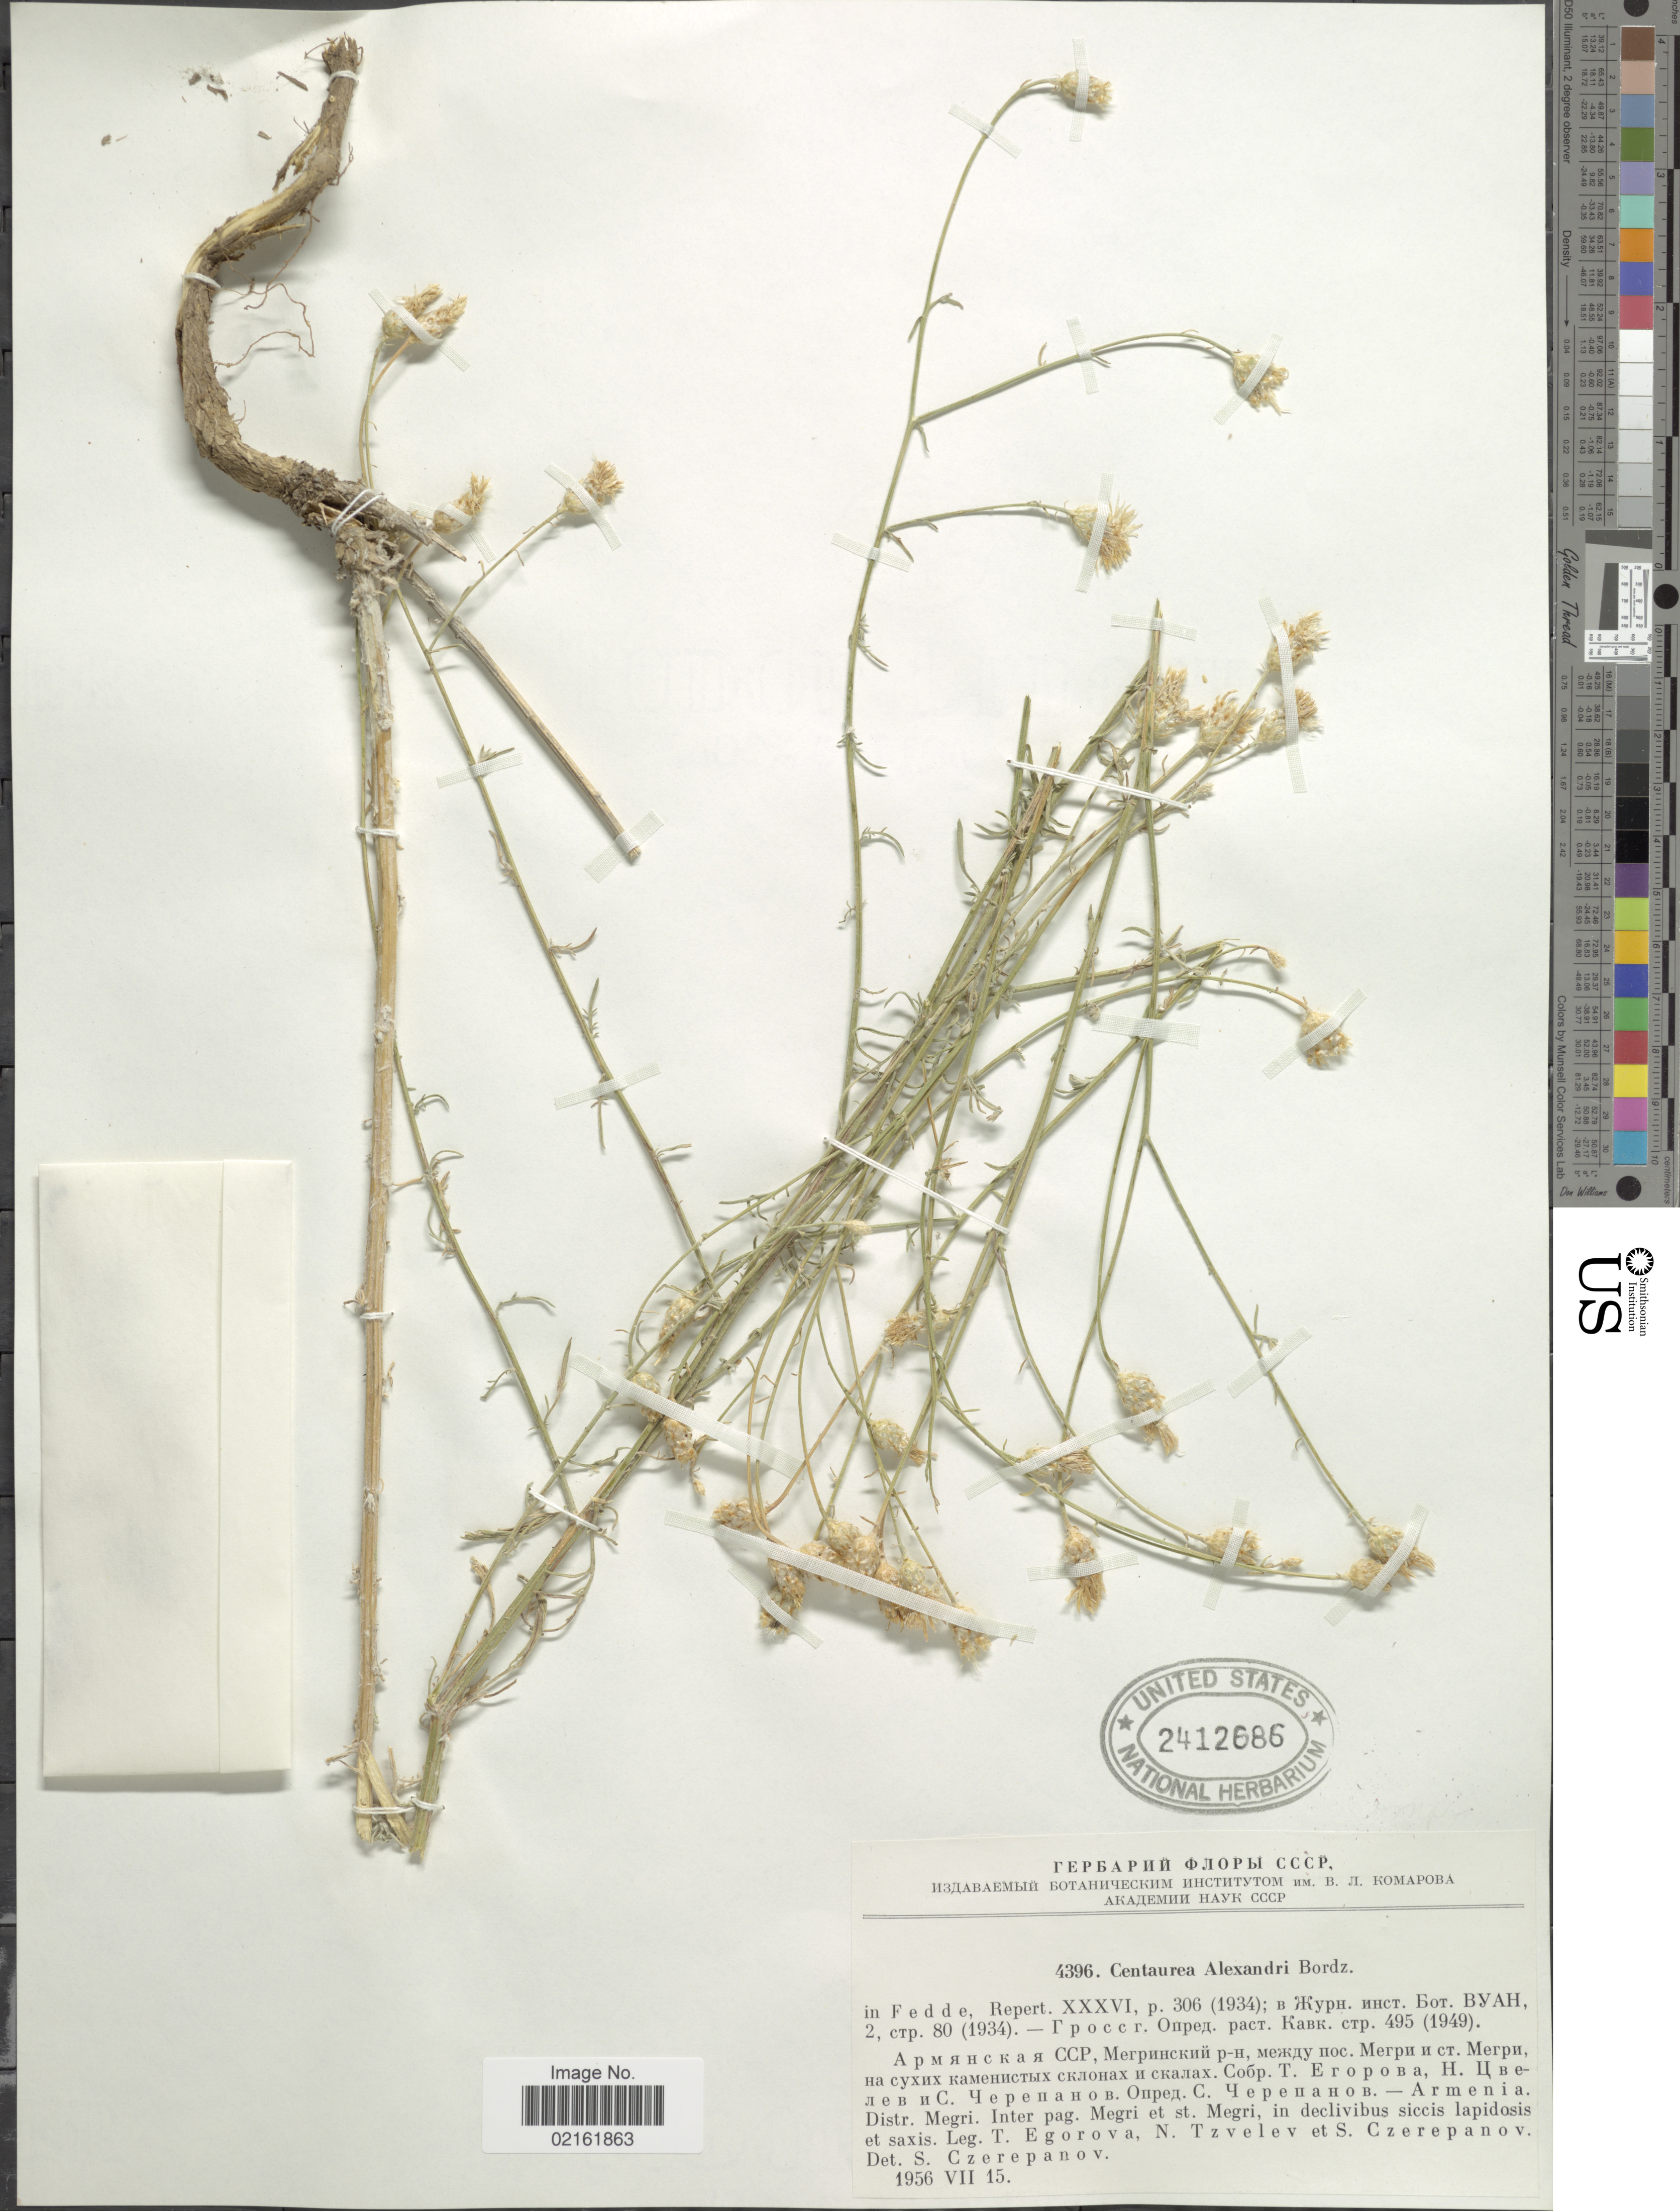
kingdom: Plantae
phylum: Tracheophyta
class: Magnoliopsida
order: Asterales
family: Asteraceae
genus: Centaurea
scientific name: Centaurea transcaucasica subsp. alexandri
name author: (Bordz.) Mikheev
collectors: T. V. Egorova, N. N. Tzvelev & S. Czerepanov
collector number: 4396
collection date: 1956-07-15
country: Armenia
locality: Distr. Megri, Inter pag. Megri et st. Megri, in declivibus siccis lapidosis et saxis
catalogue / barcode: US 2412686